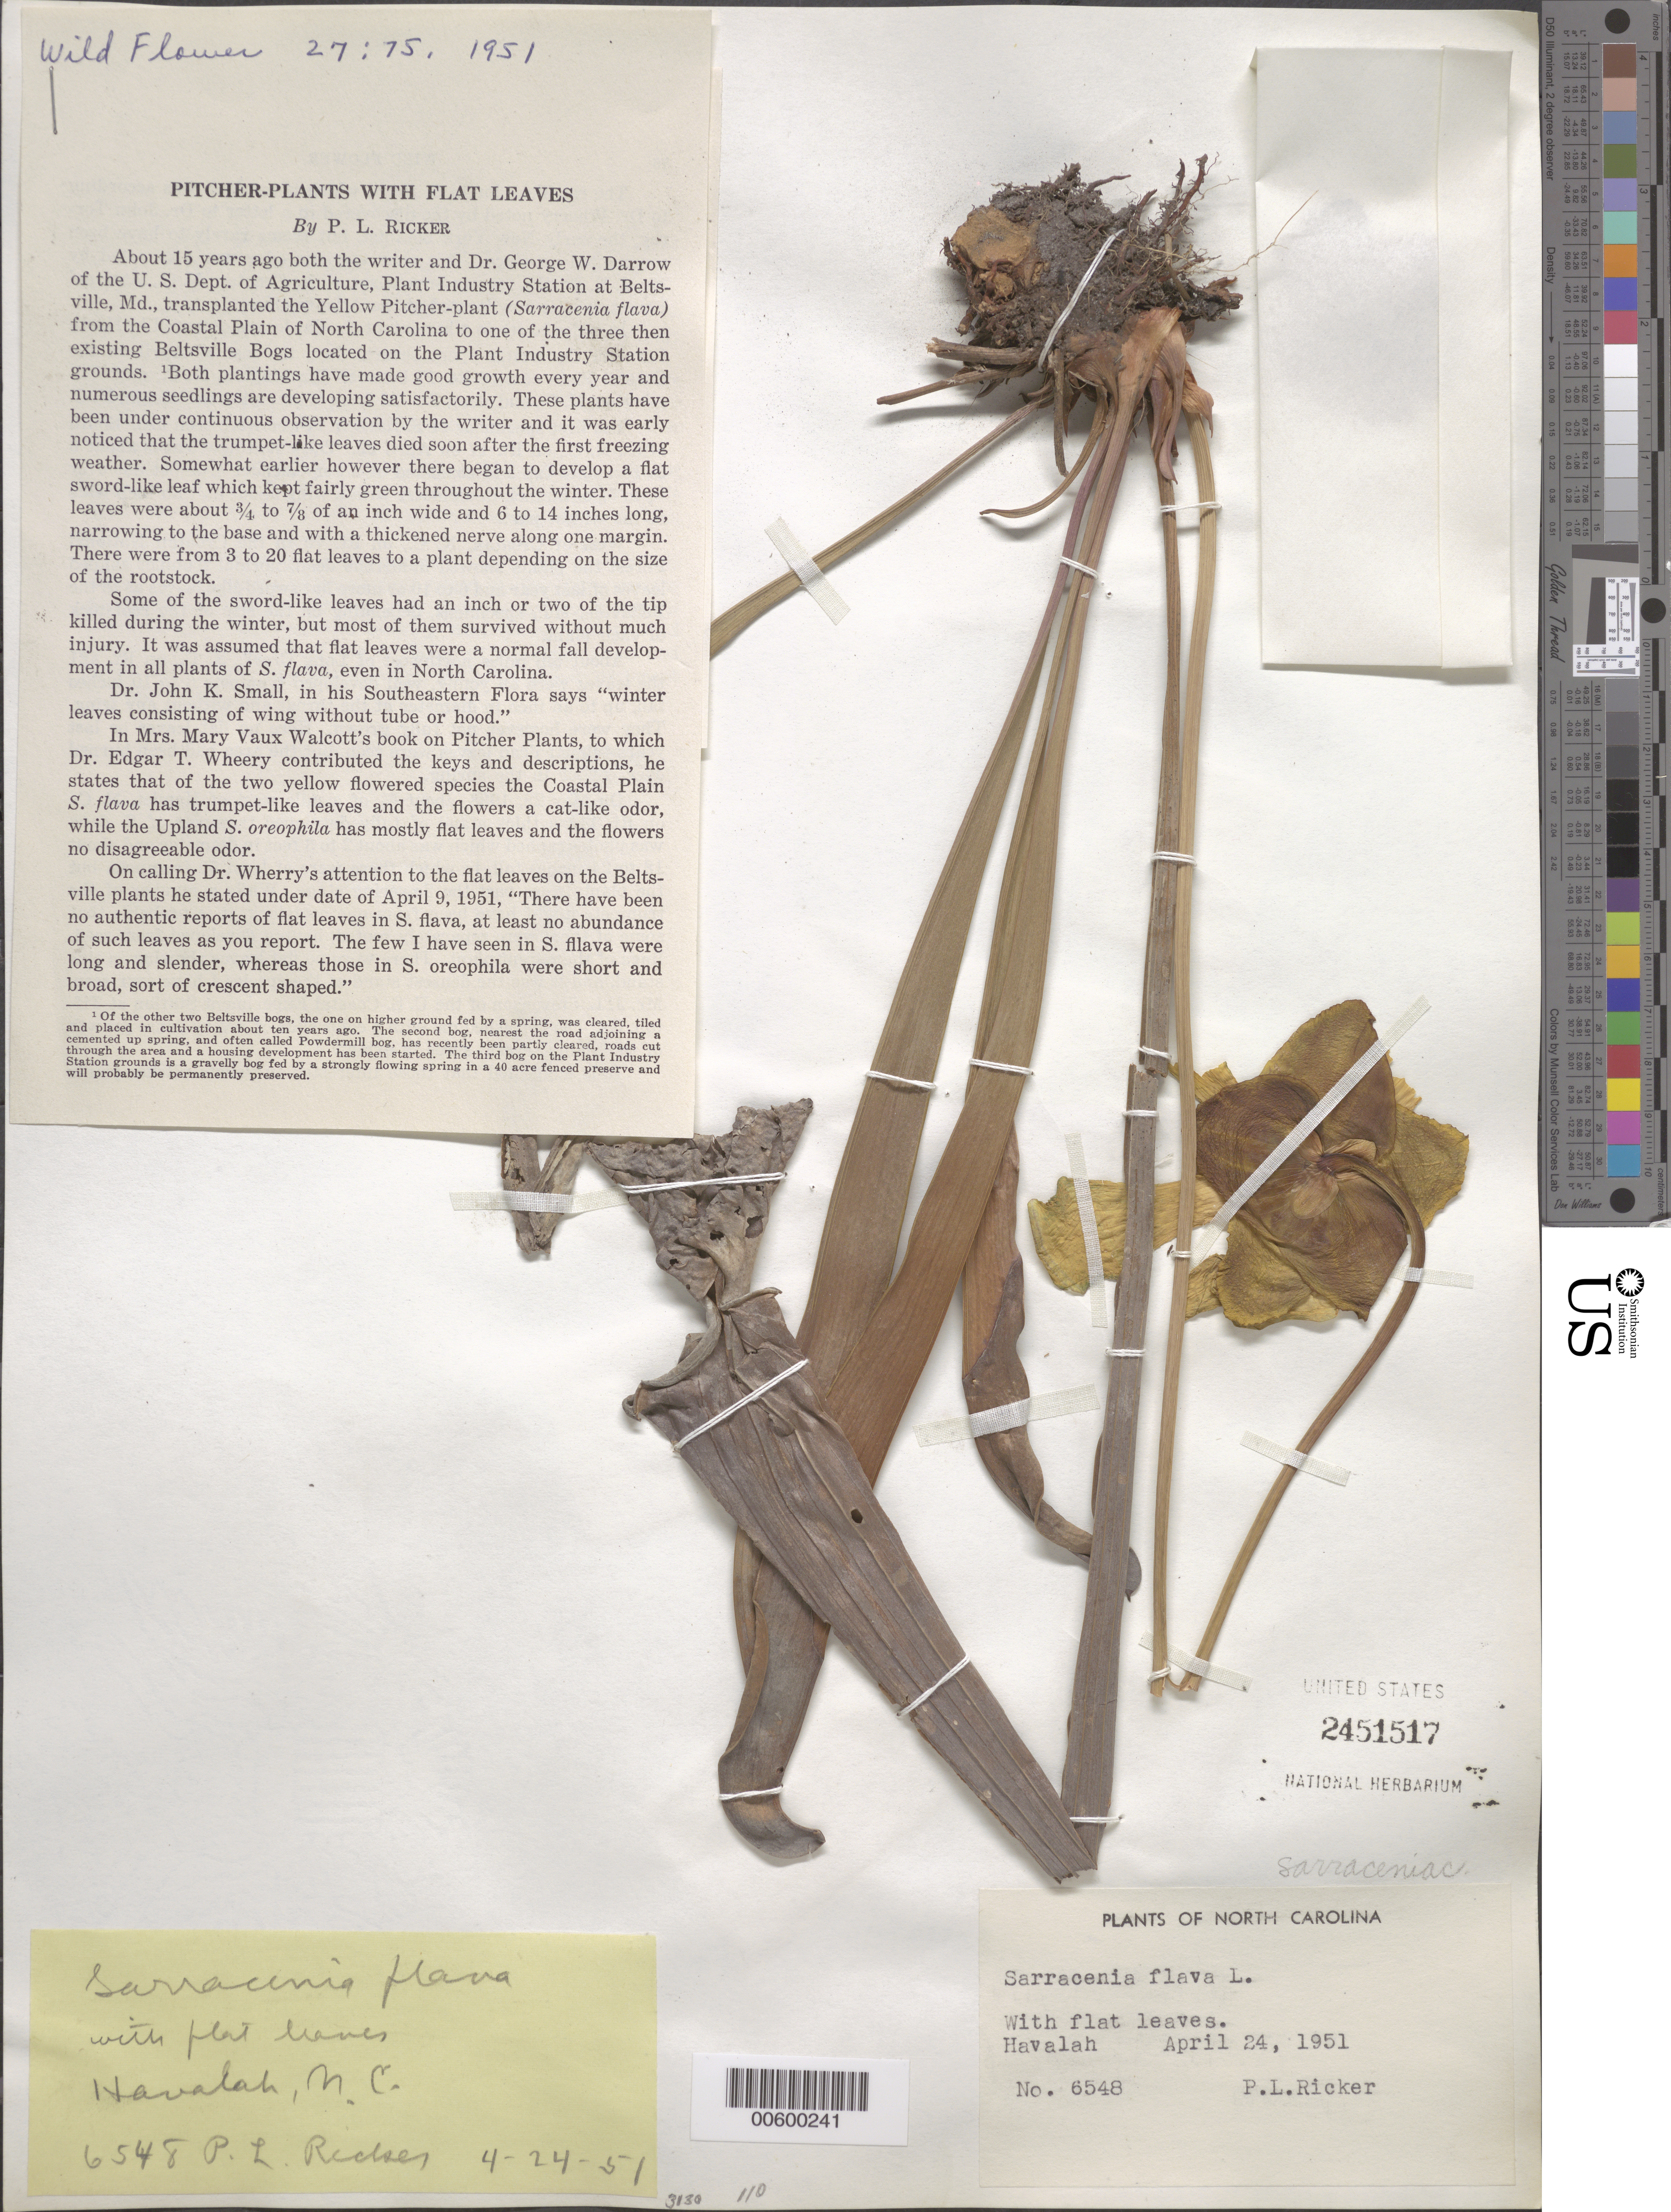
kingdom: Plantae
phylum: Tracheophyta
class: Magnoliopsida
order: Ericales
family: Sarraceniaceae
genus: Sarracenia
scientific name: Sarracenia flava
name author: L.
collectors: P. Ricker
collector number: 6548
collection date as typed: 24 Apr 1951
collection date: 1951-04-24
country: United States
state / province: North Carolina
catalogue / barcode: US 2451517